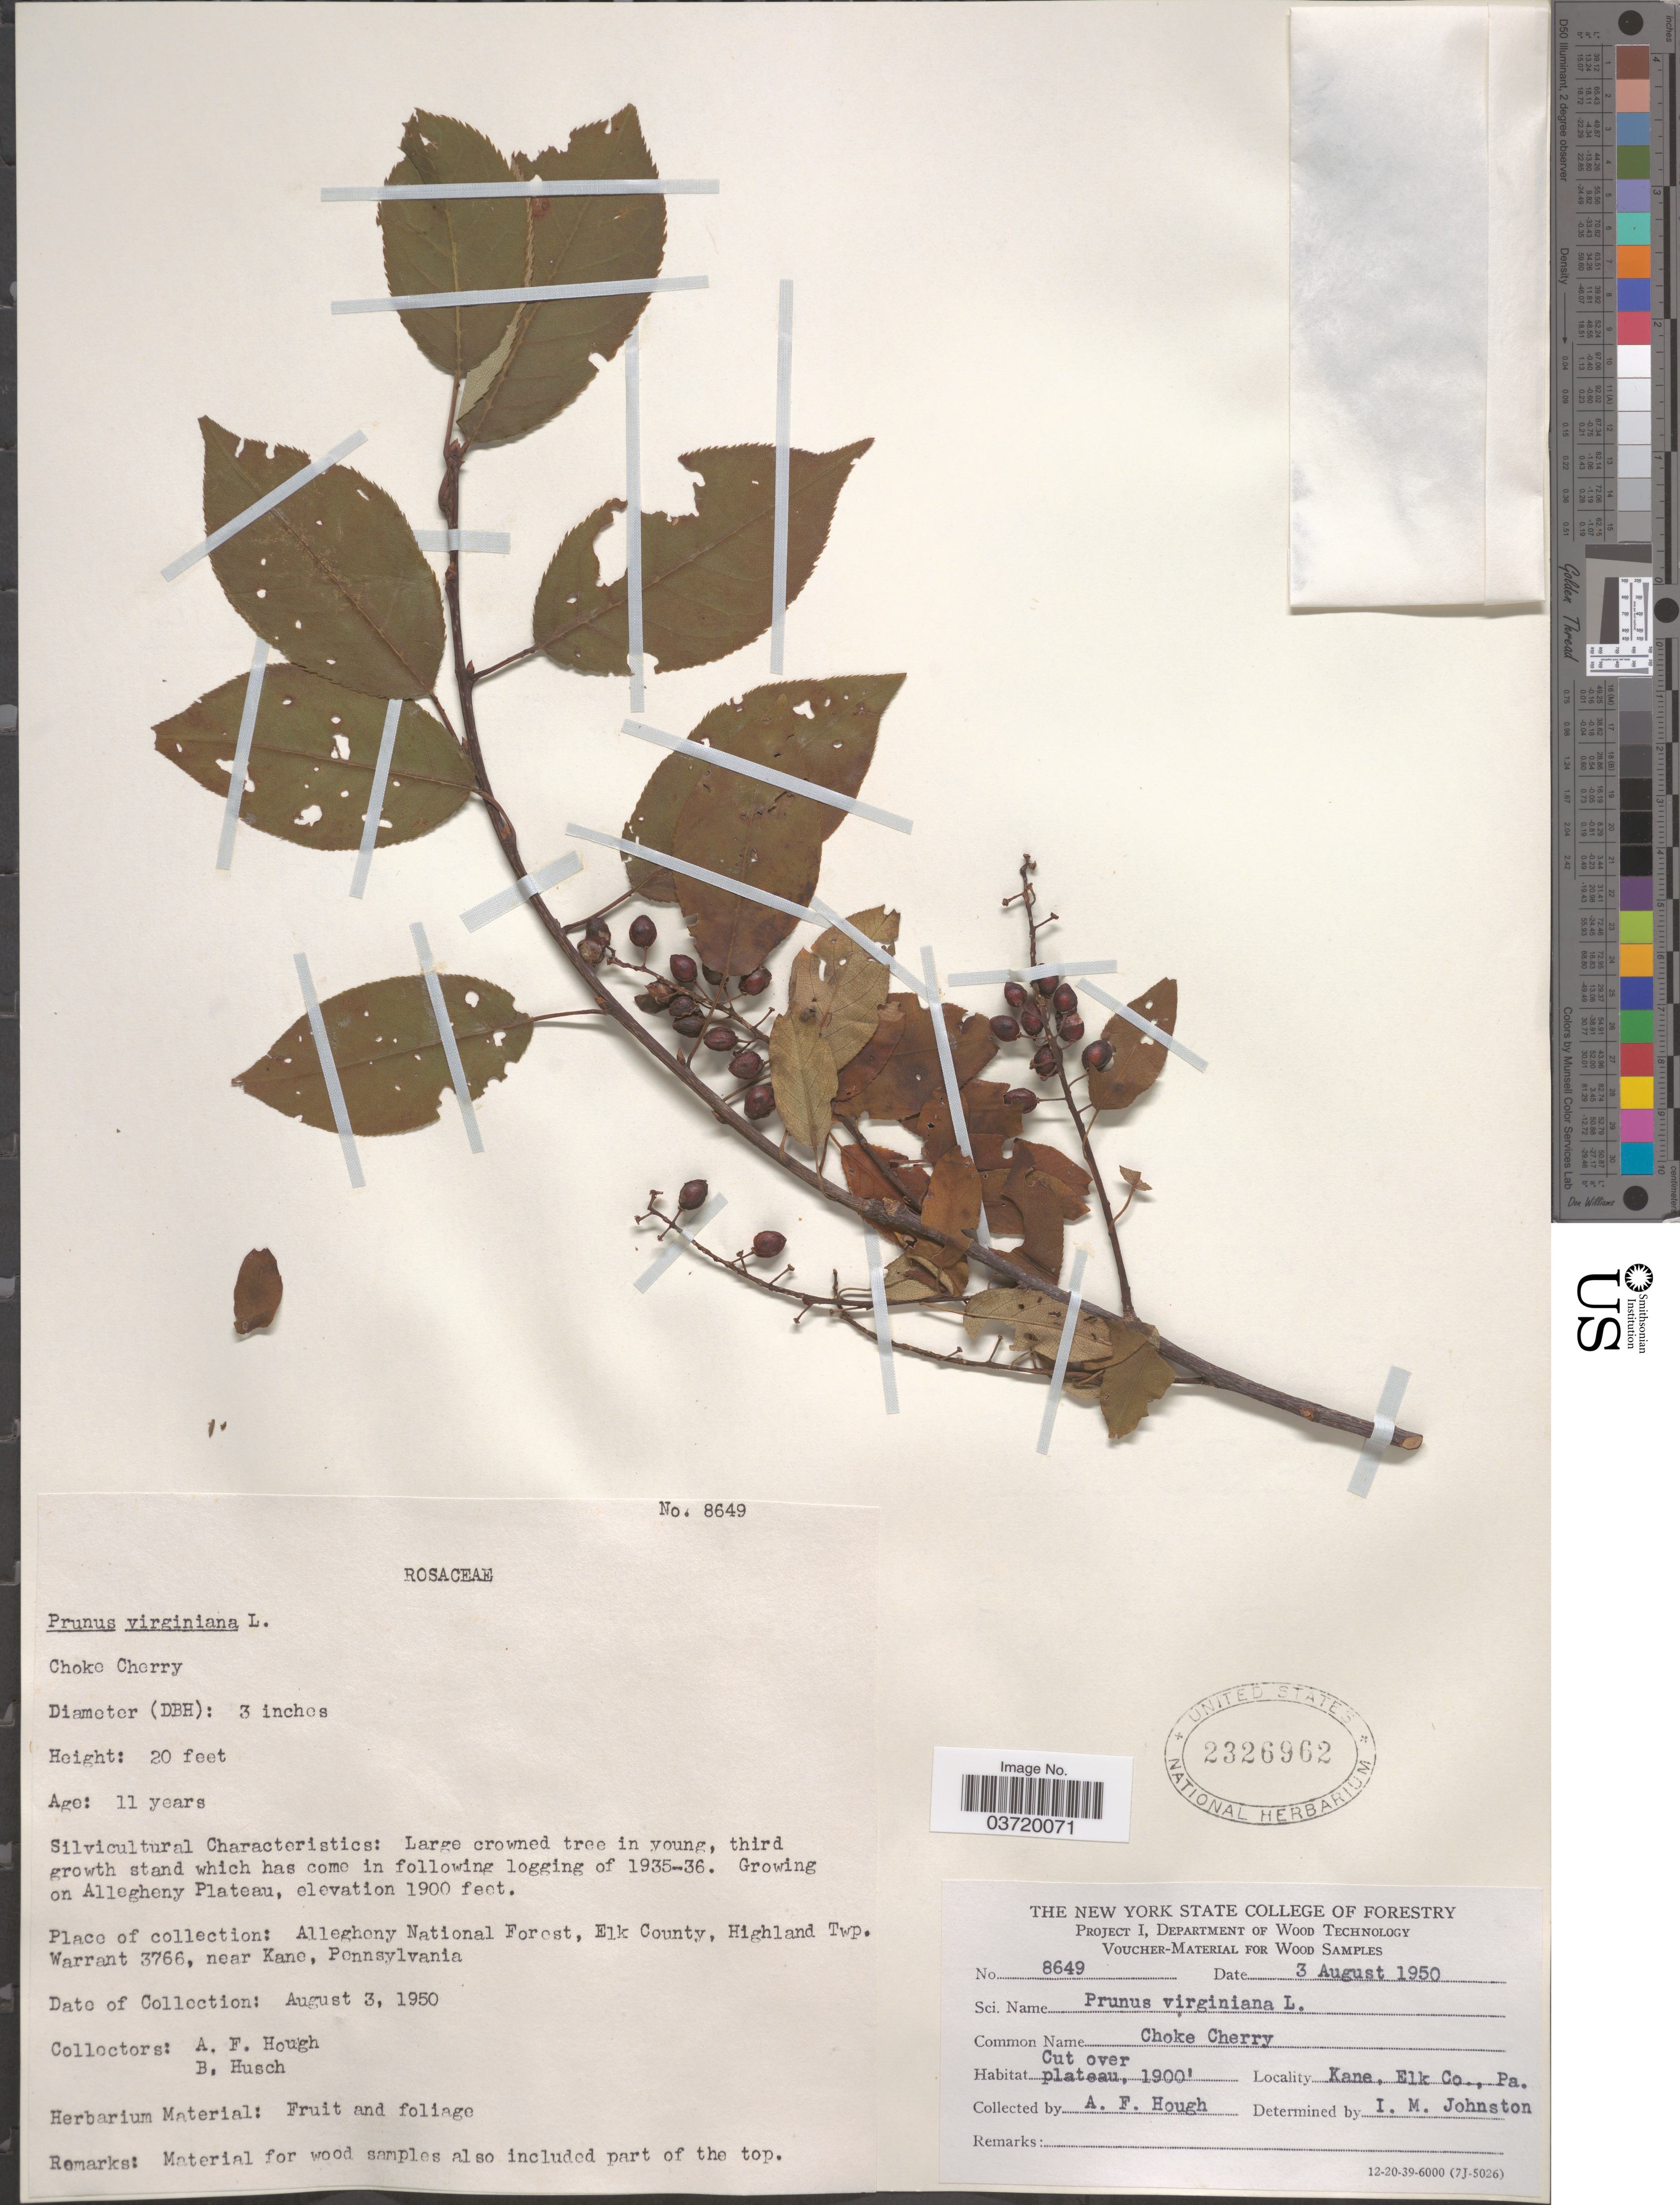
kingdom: Plantae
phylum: Tracheophyta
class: Magnoliopsida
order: Rosales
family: Rosaceae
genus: Prunus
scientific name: Prunus virginiana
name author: L.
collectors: A. F. Hough & B. Husch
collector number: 8649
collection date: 1950-08-03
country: United States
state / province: Pennsylvania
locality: On Allegheny Plateau. Allegheny National Forest, Elk County, Highland Twp. Warrant 3766, near Kane.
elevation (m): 579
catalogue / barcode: US 2326962